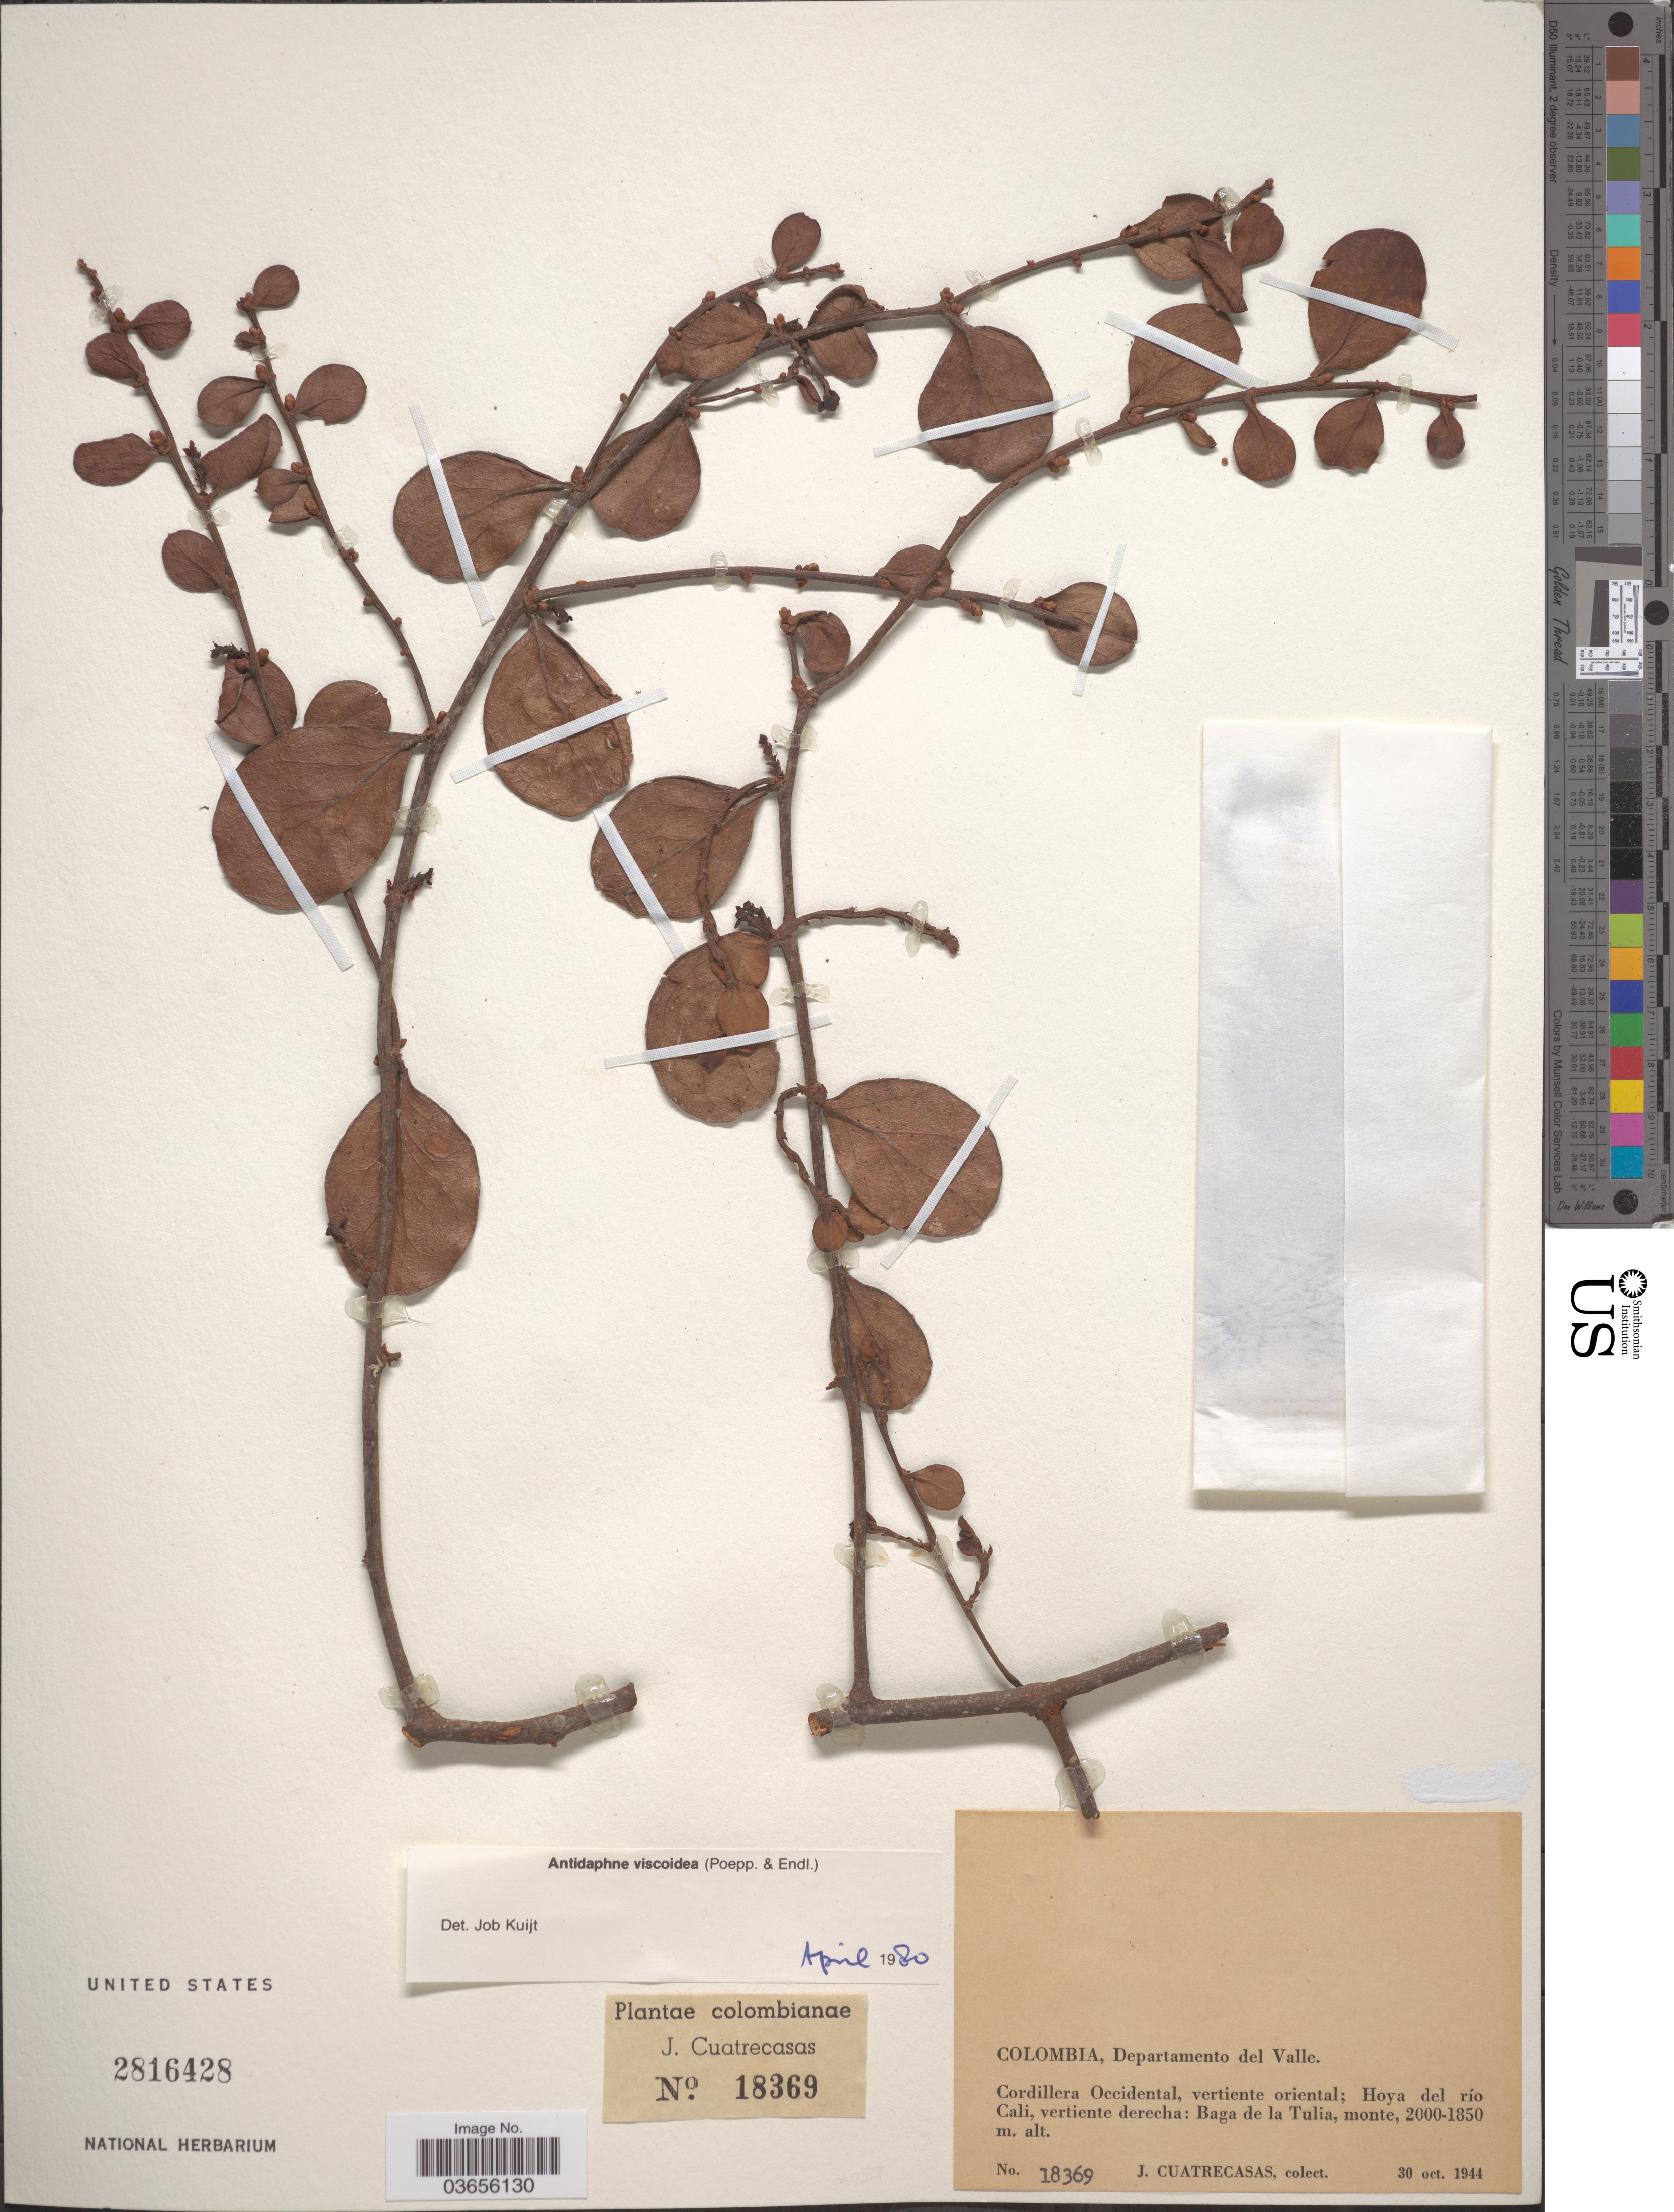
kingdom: Plantae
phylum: Tracheophyta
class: Magnoliopsida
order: Santalales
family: Santalaceae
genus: Antidaphne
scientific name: Antidaphne viscoidea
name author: Poepp. & Endl.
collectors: J. Cuatrecasas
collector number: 18369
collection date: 1949-10-30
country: Colombia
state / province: Valle del Cauca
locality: Departamento del Valle. Cordillera Occidental, vertiente oriental; Hoya del río Cali, vertiente derecha: Baga de la Tulia.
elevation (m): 1850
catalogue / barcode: US 2816428